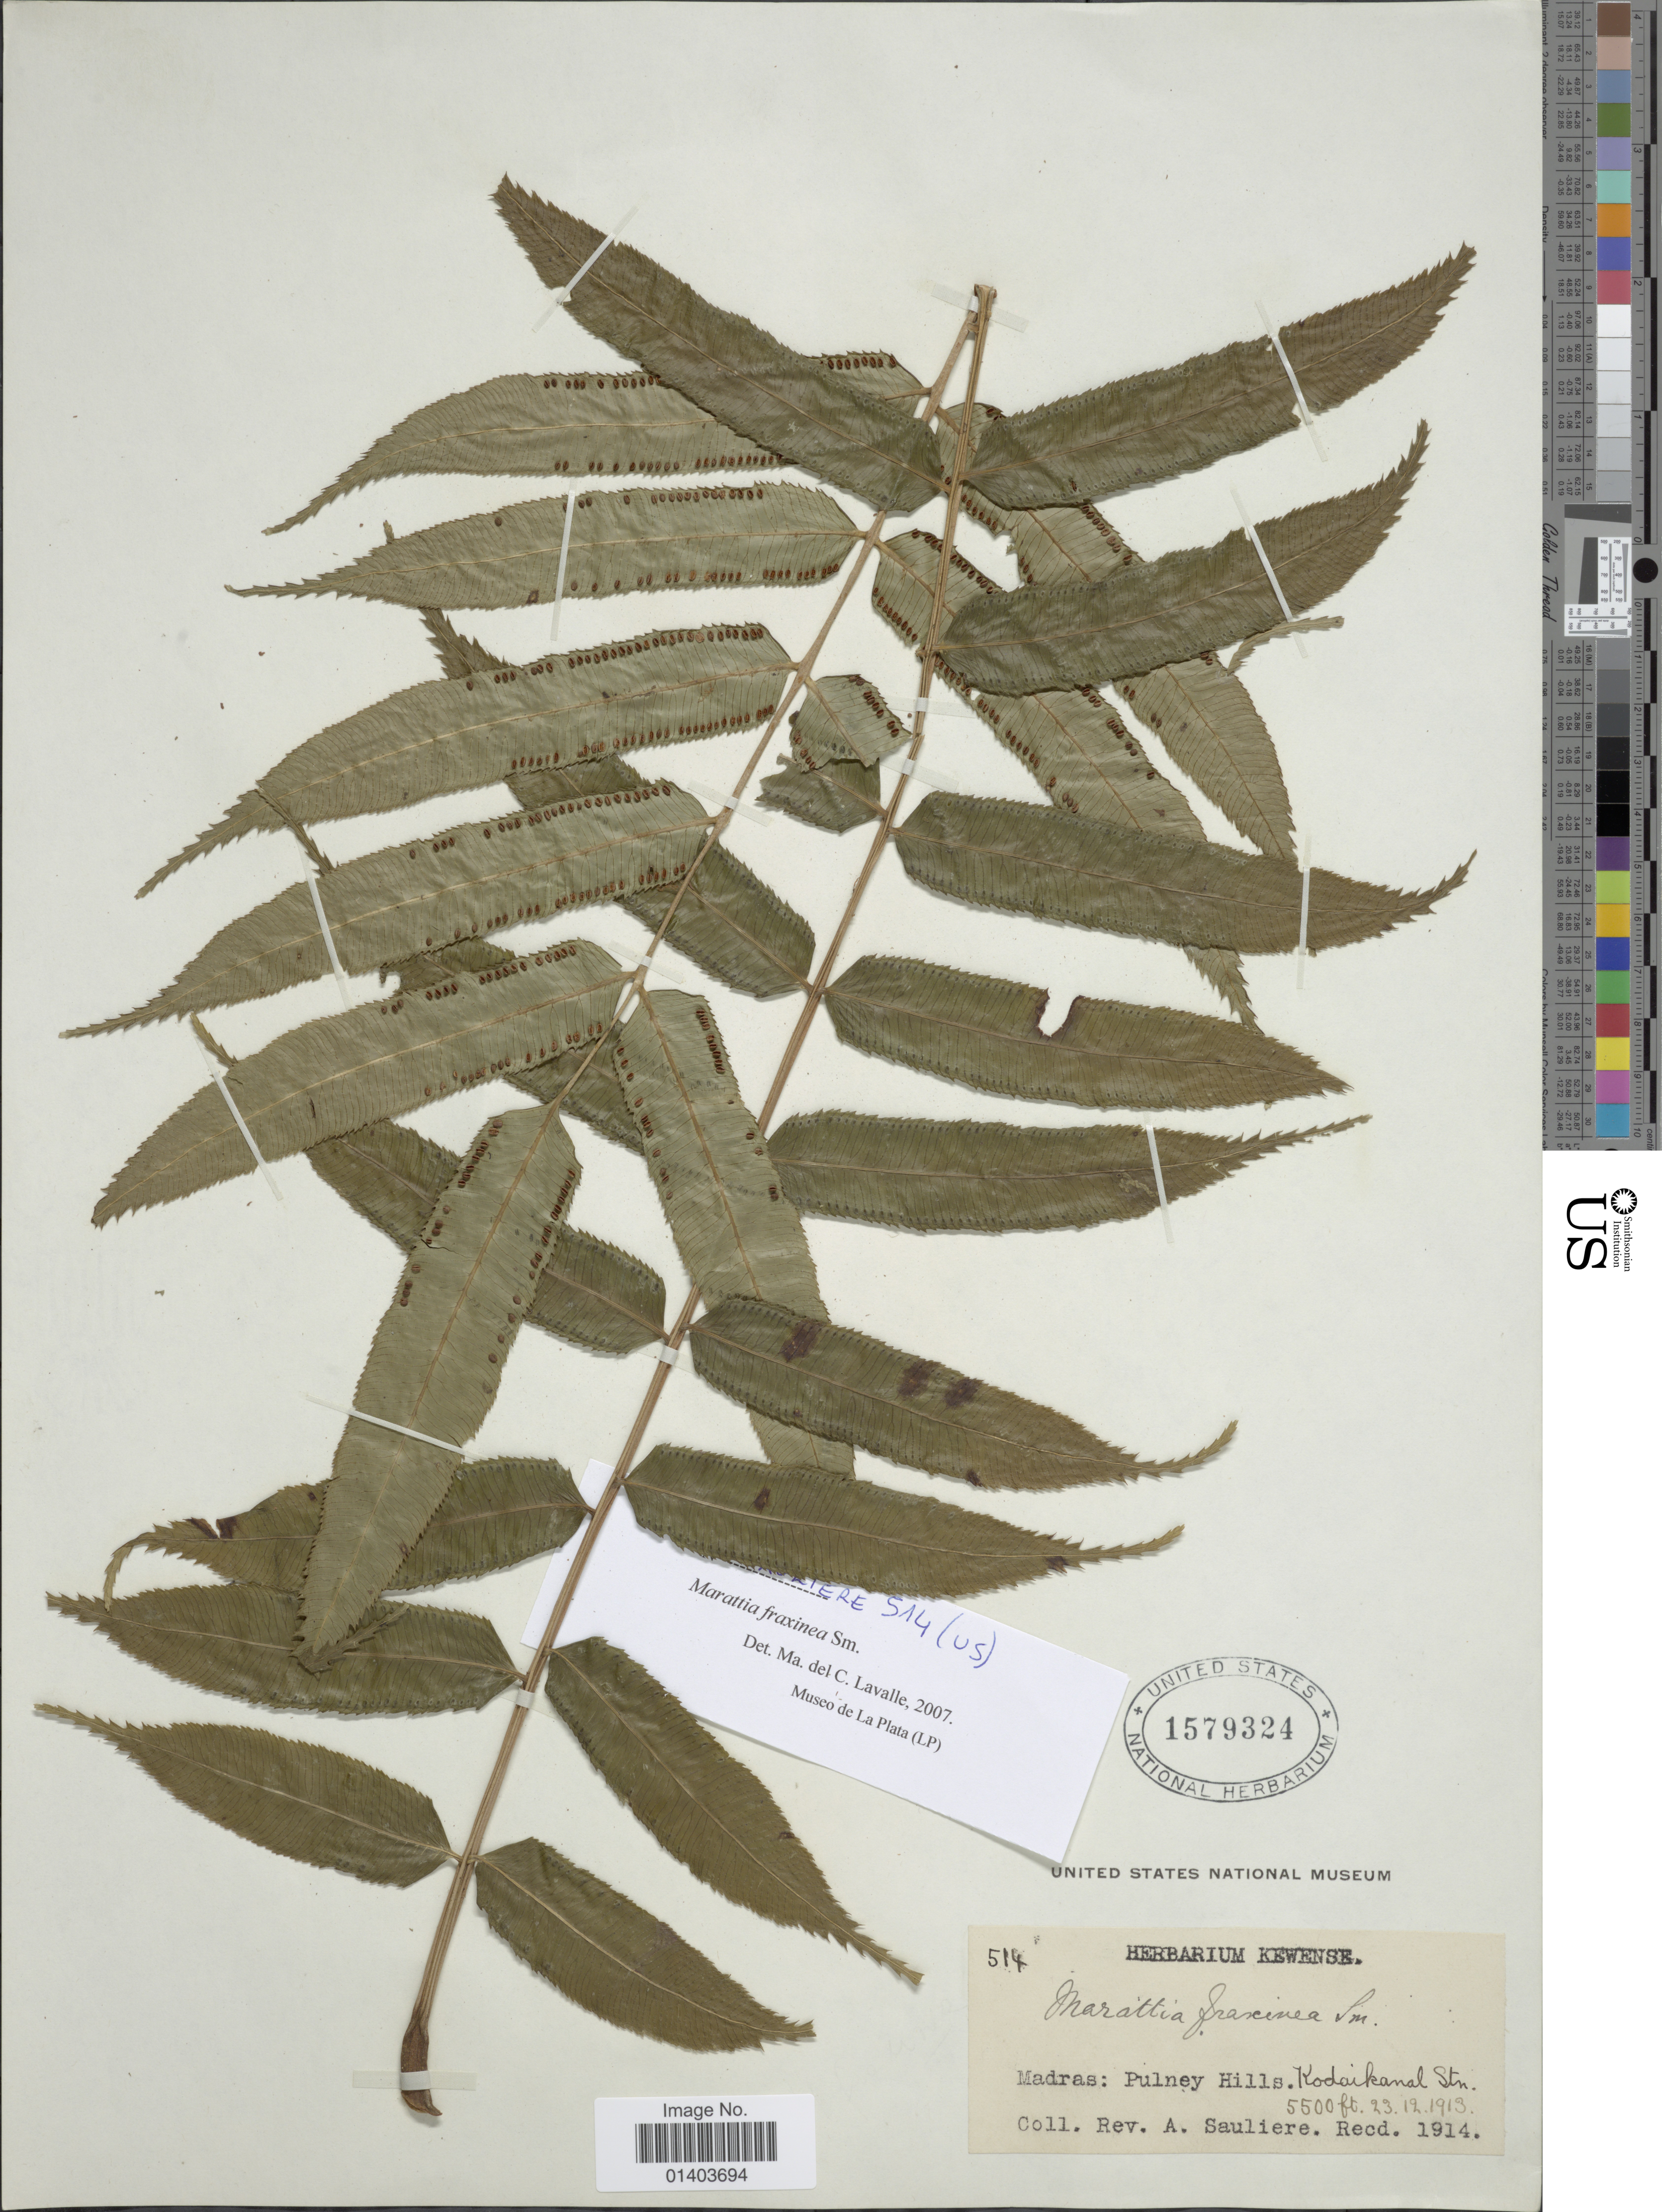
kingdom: Plantae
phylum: Tracheophyta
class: Polypodiopsida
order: Marattiales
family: Marattiaceae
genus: Ptisana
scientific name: Ptisana fraxinea var. fraxinea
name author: (Sm.) Murdock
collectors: A. Sauliere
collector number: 514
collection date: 1913-12-23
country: India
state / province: Tamil Nadu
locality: Madras: Pulney Hills, Kodaikanal Stn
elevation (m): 1676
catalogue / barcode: US 1579324